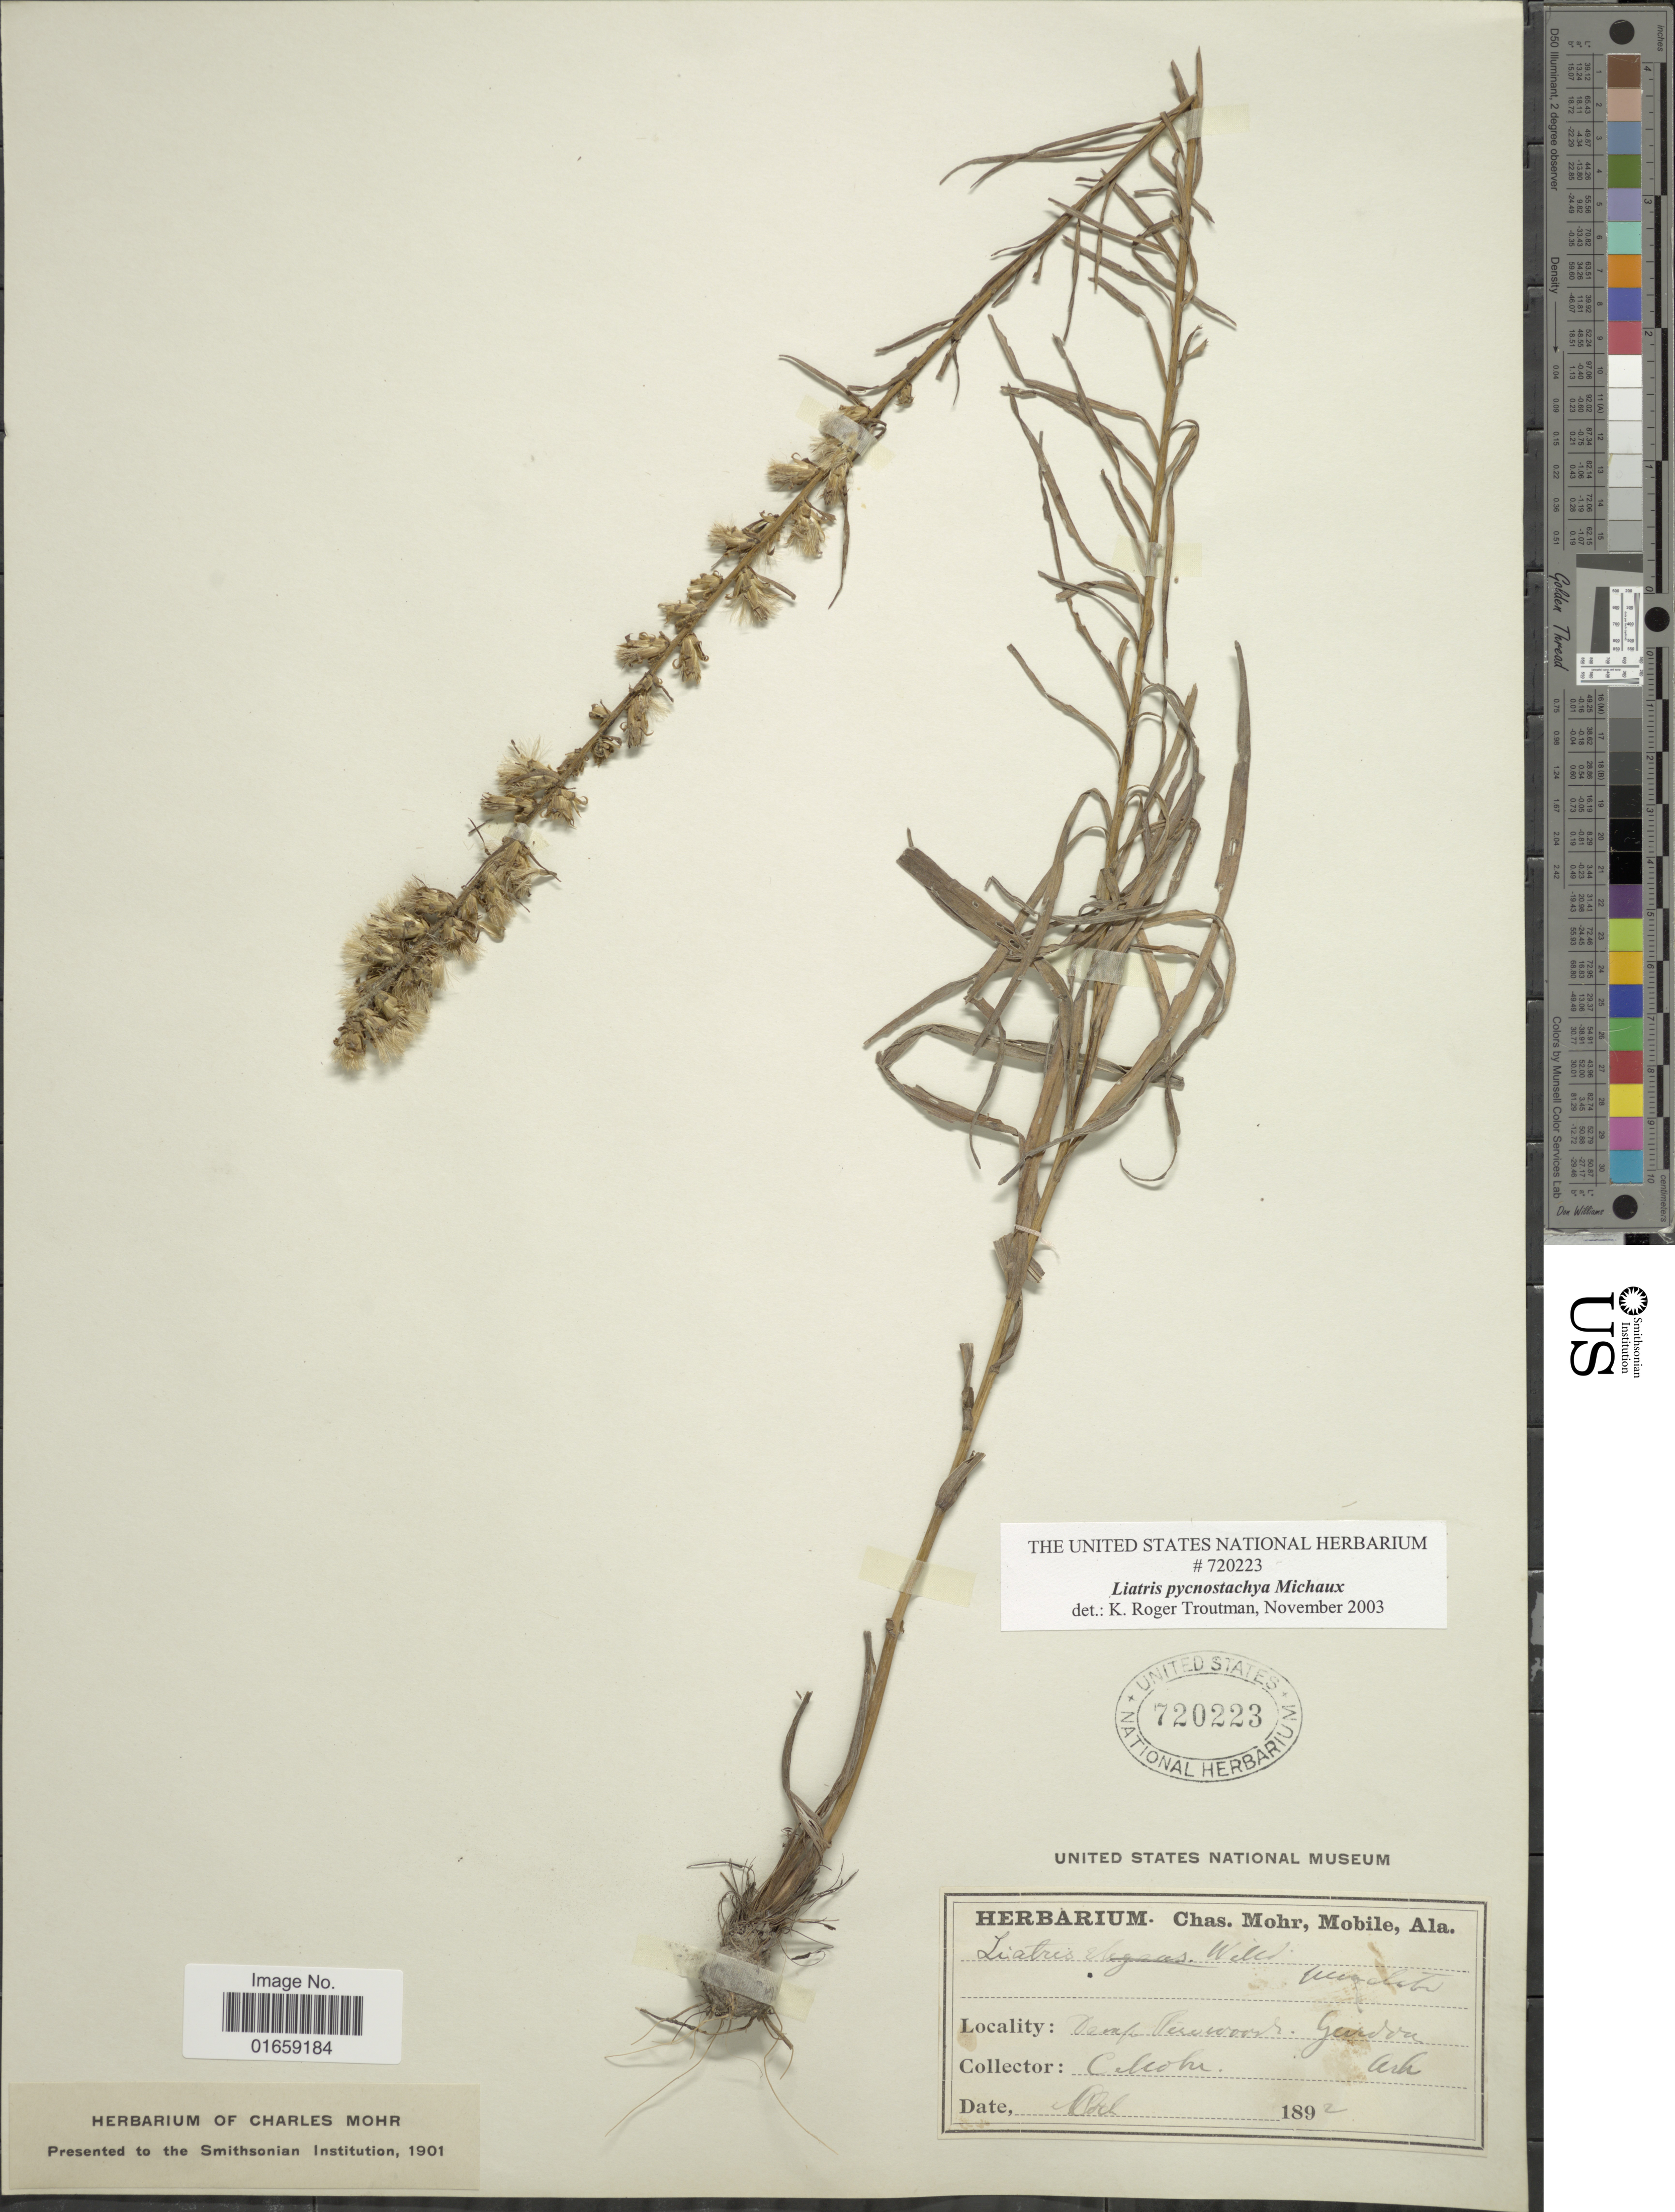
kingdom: Plantae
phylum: Tracheophyta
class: Magnoliopsida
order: Asterales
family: Asteraceae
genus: Liatris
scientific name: Liatris pycnostachya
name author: Michx.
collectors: C. T. Mohr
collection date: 1892-10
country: United States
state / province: Arkansas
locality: Dump Pinewoods. Gurdon.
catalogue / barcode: US 720223